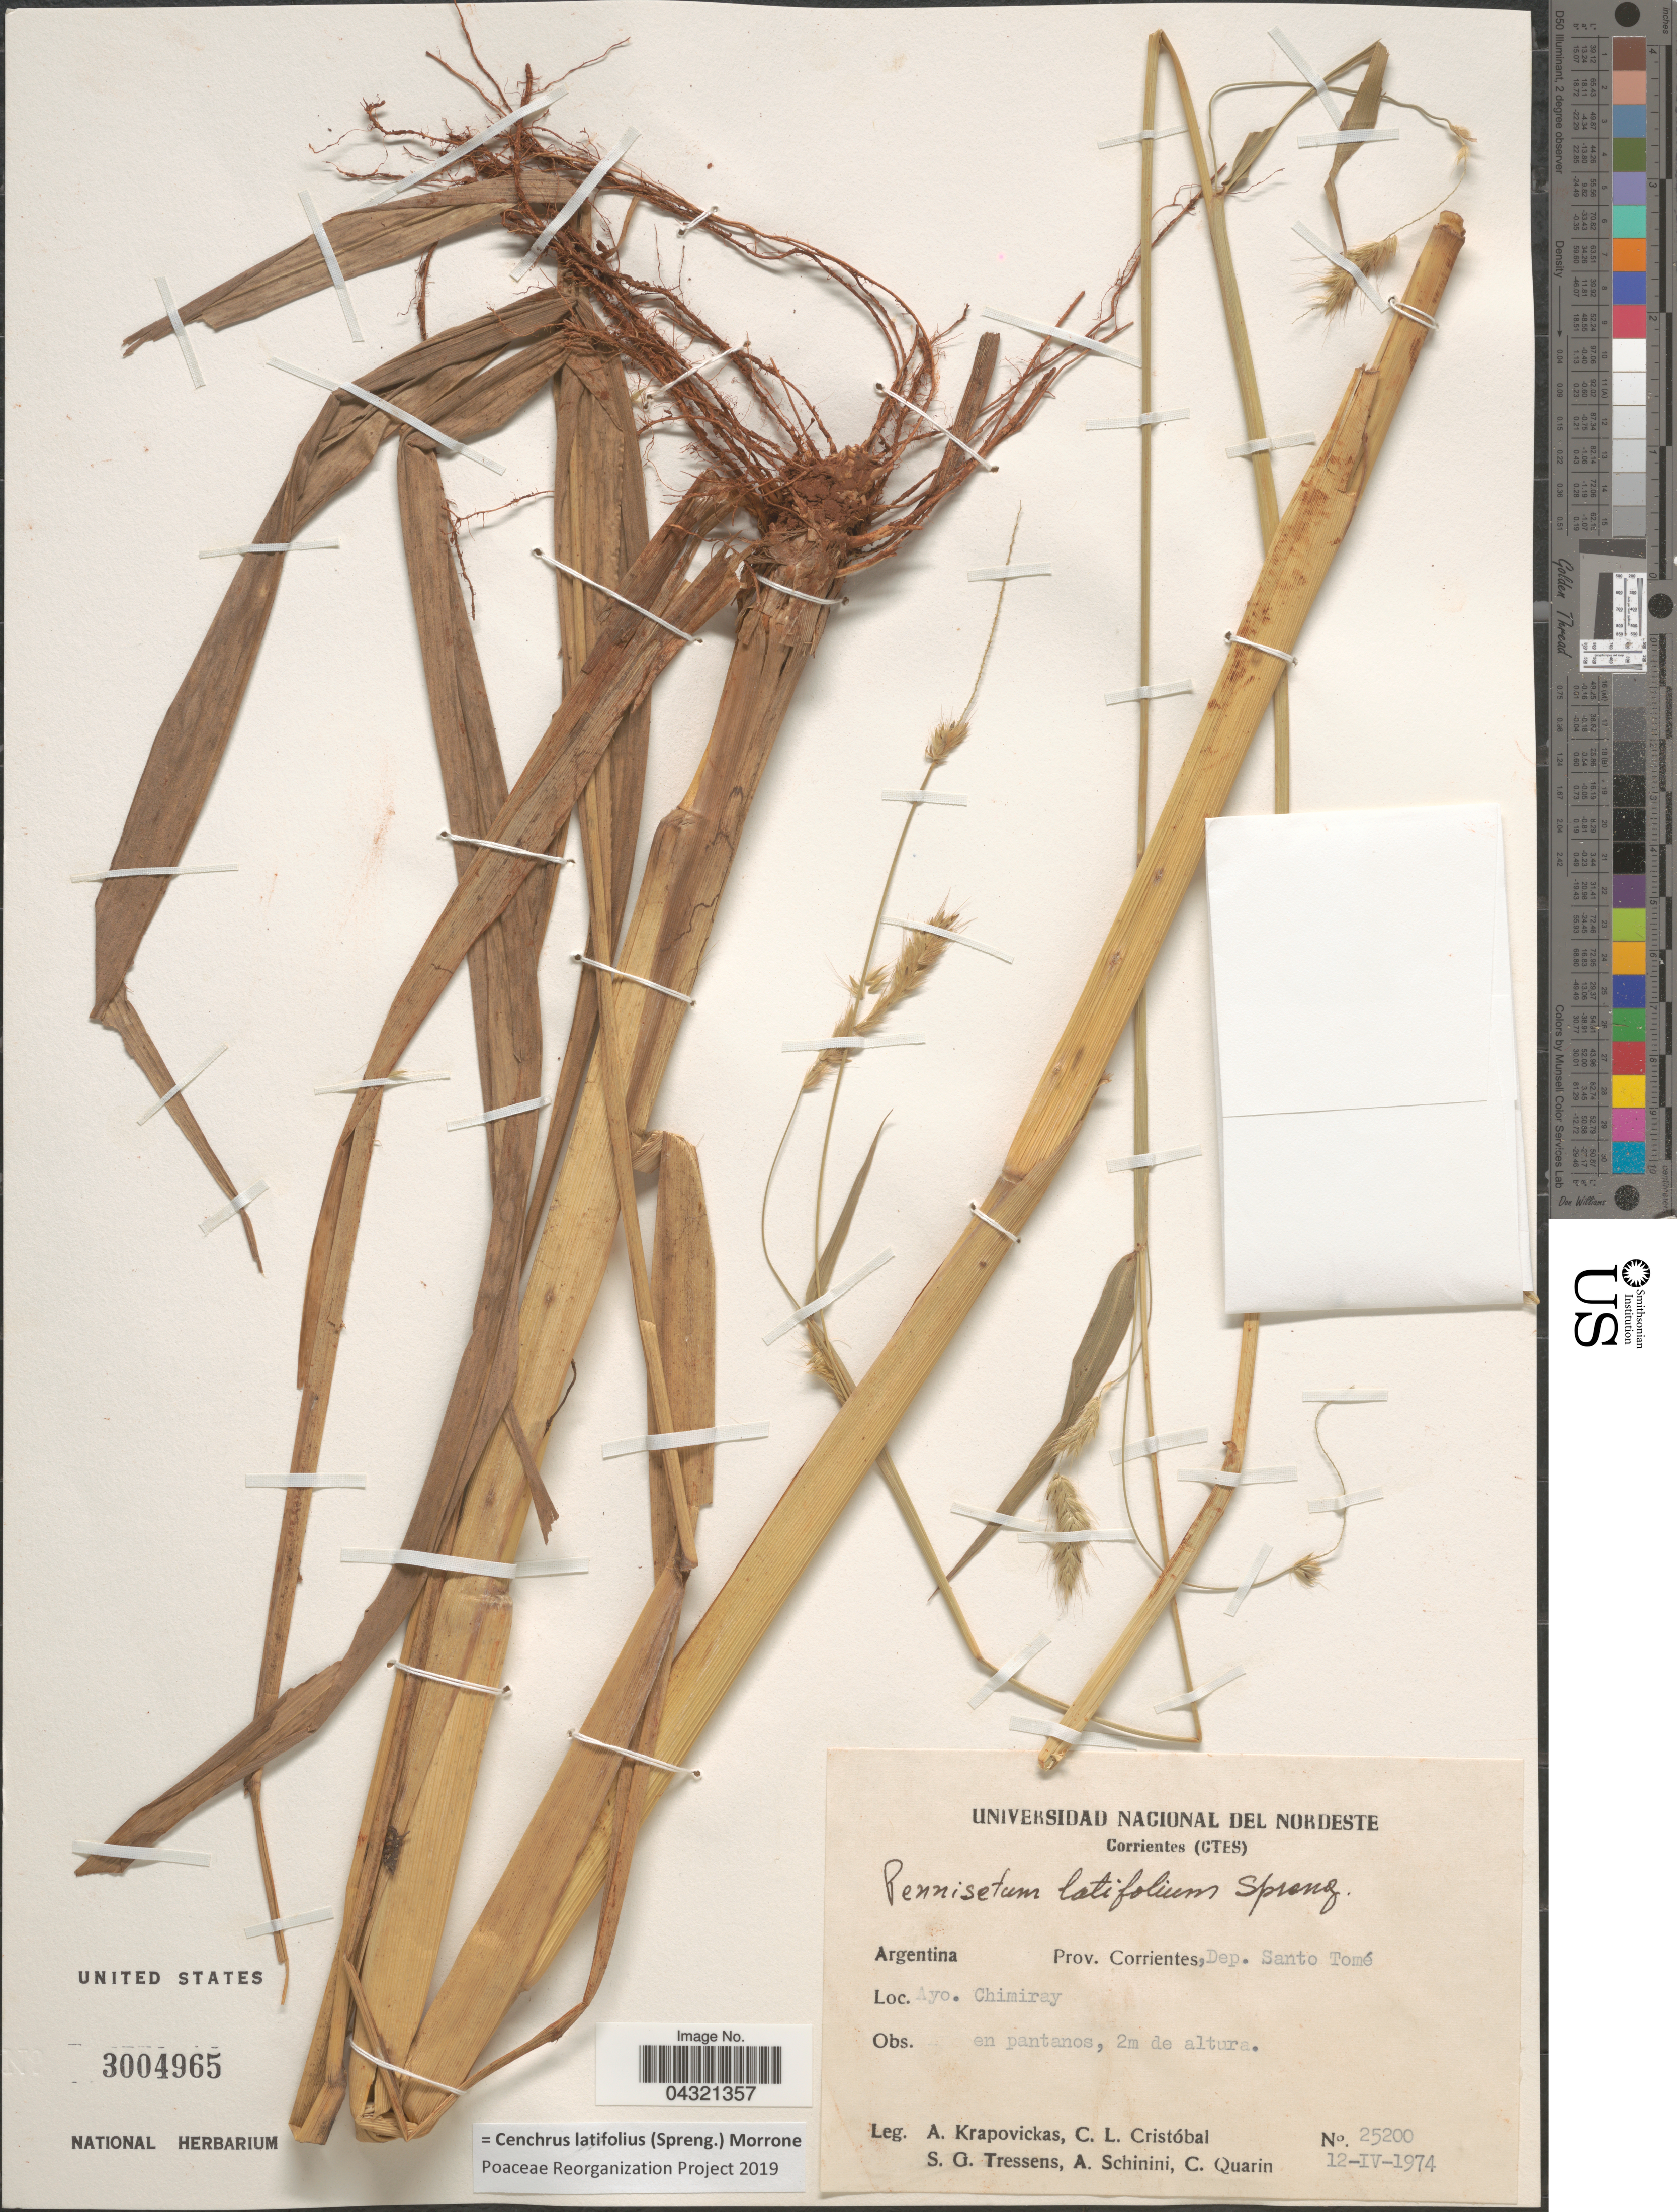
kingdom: Plantae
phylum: Tracheophyta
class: Liliopsida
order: Poales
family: Poaceae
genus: Cenchrus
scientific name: Cenchrus latifolius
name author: (Spreng.) Morrone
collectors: A. Krapovickas, C. L. Cristóbal, S. Tressens, A. Schinini & C. Quarin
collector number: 25200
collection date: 1974-04-12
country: Argentina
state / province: Corrientes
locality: Dep. Santo Tomé. Ayo. Chimiray.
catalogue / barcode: US 3004965